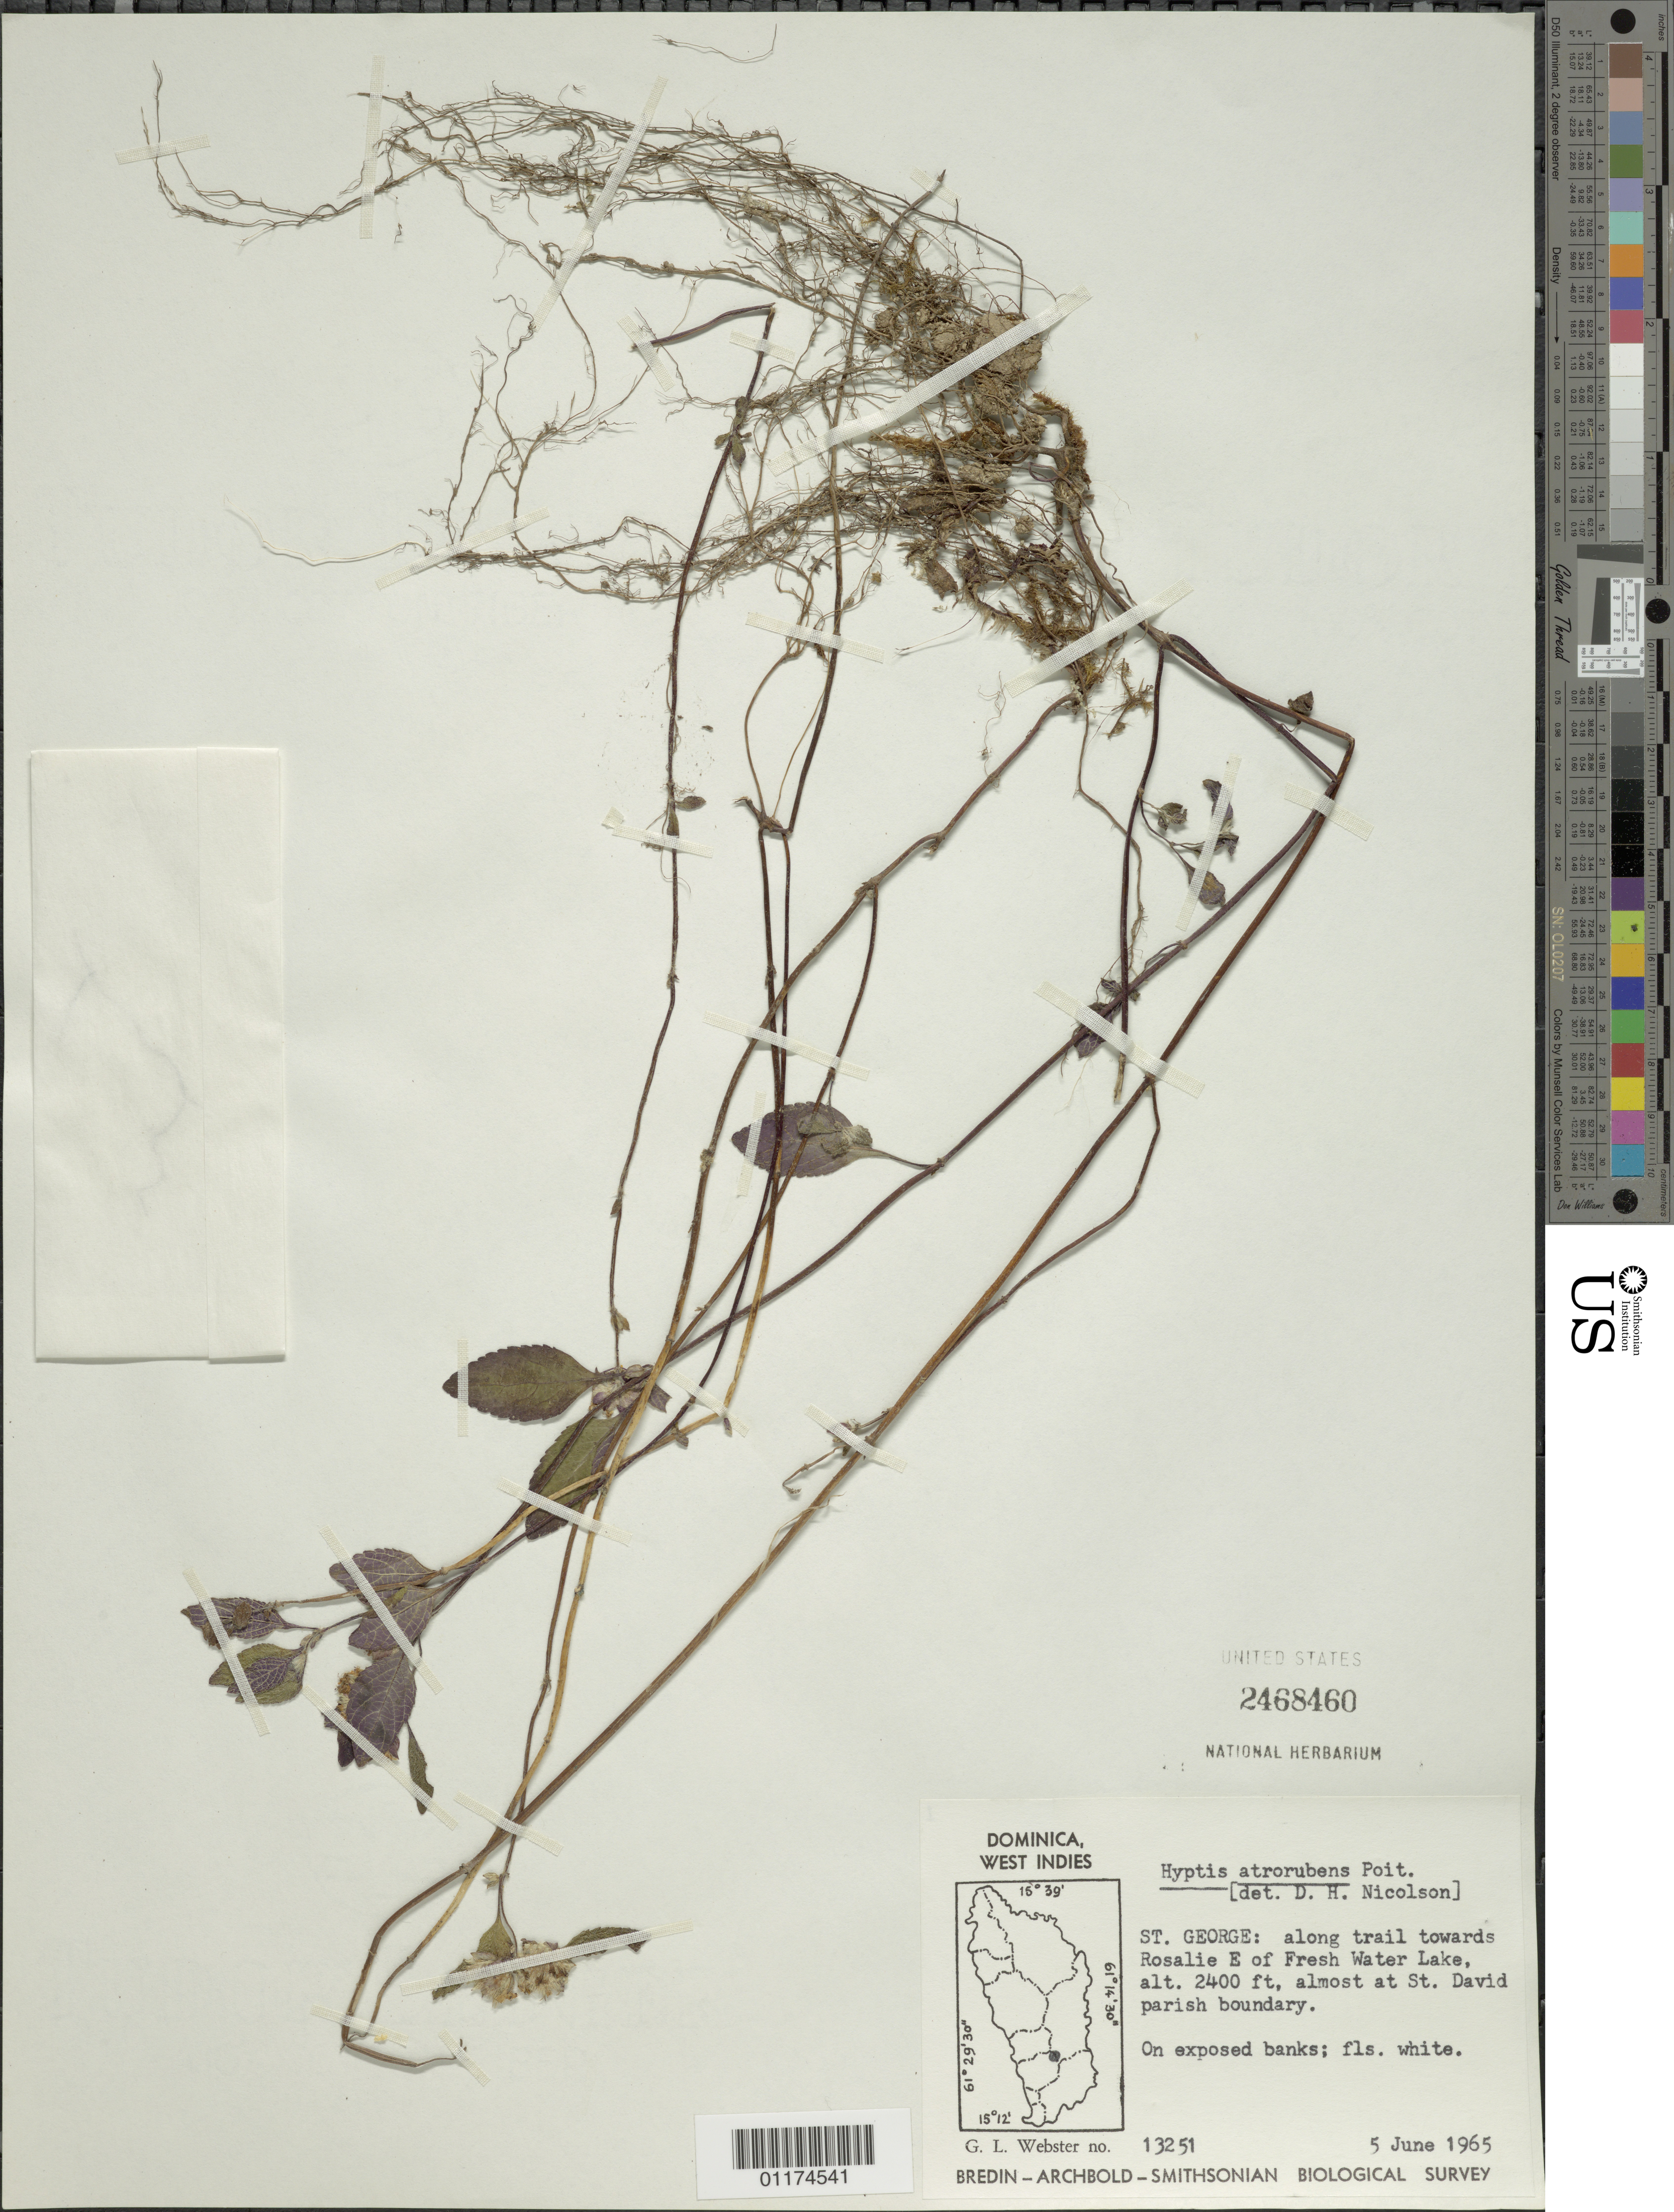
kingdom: Plantae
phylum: Tracheophyta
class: Magnoliopsida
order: Lamiales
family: Lamiaceae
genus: Hyptis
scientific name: Hyptis atrorubens var. atrorubens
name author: Poit.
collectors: G. L. Webster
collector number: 13251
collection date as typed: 05 Jun 1965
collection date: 1965-06-05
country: Dominica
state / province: St. George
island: Dominica I.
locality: Along trail towards Rosalie E of Fresh Water Lake. almost at St. David parish boundary.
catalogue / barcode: US 2468460